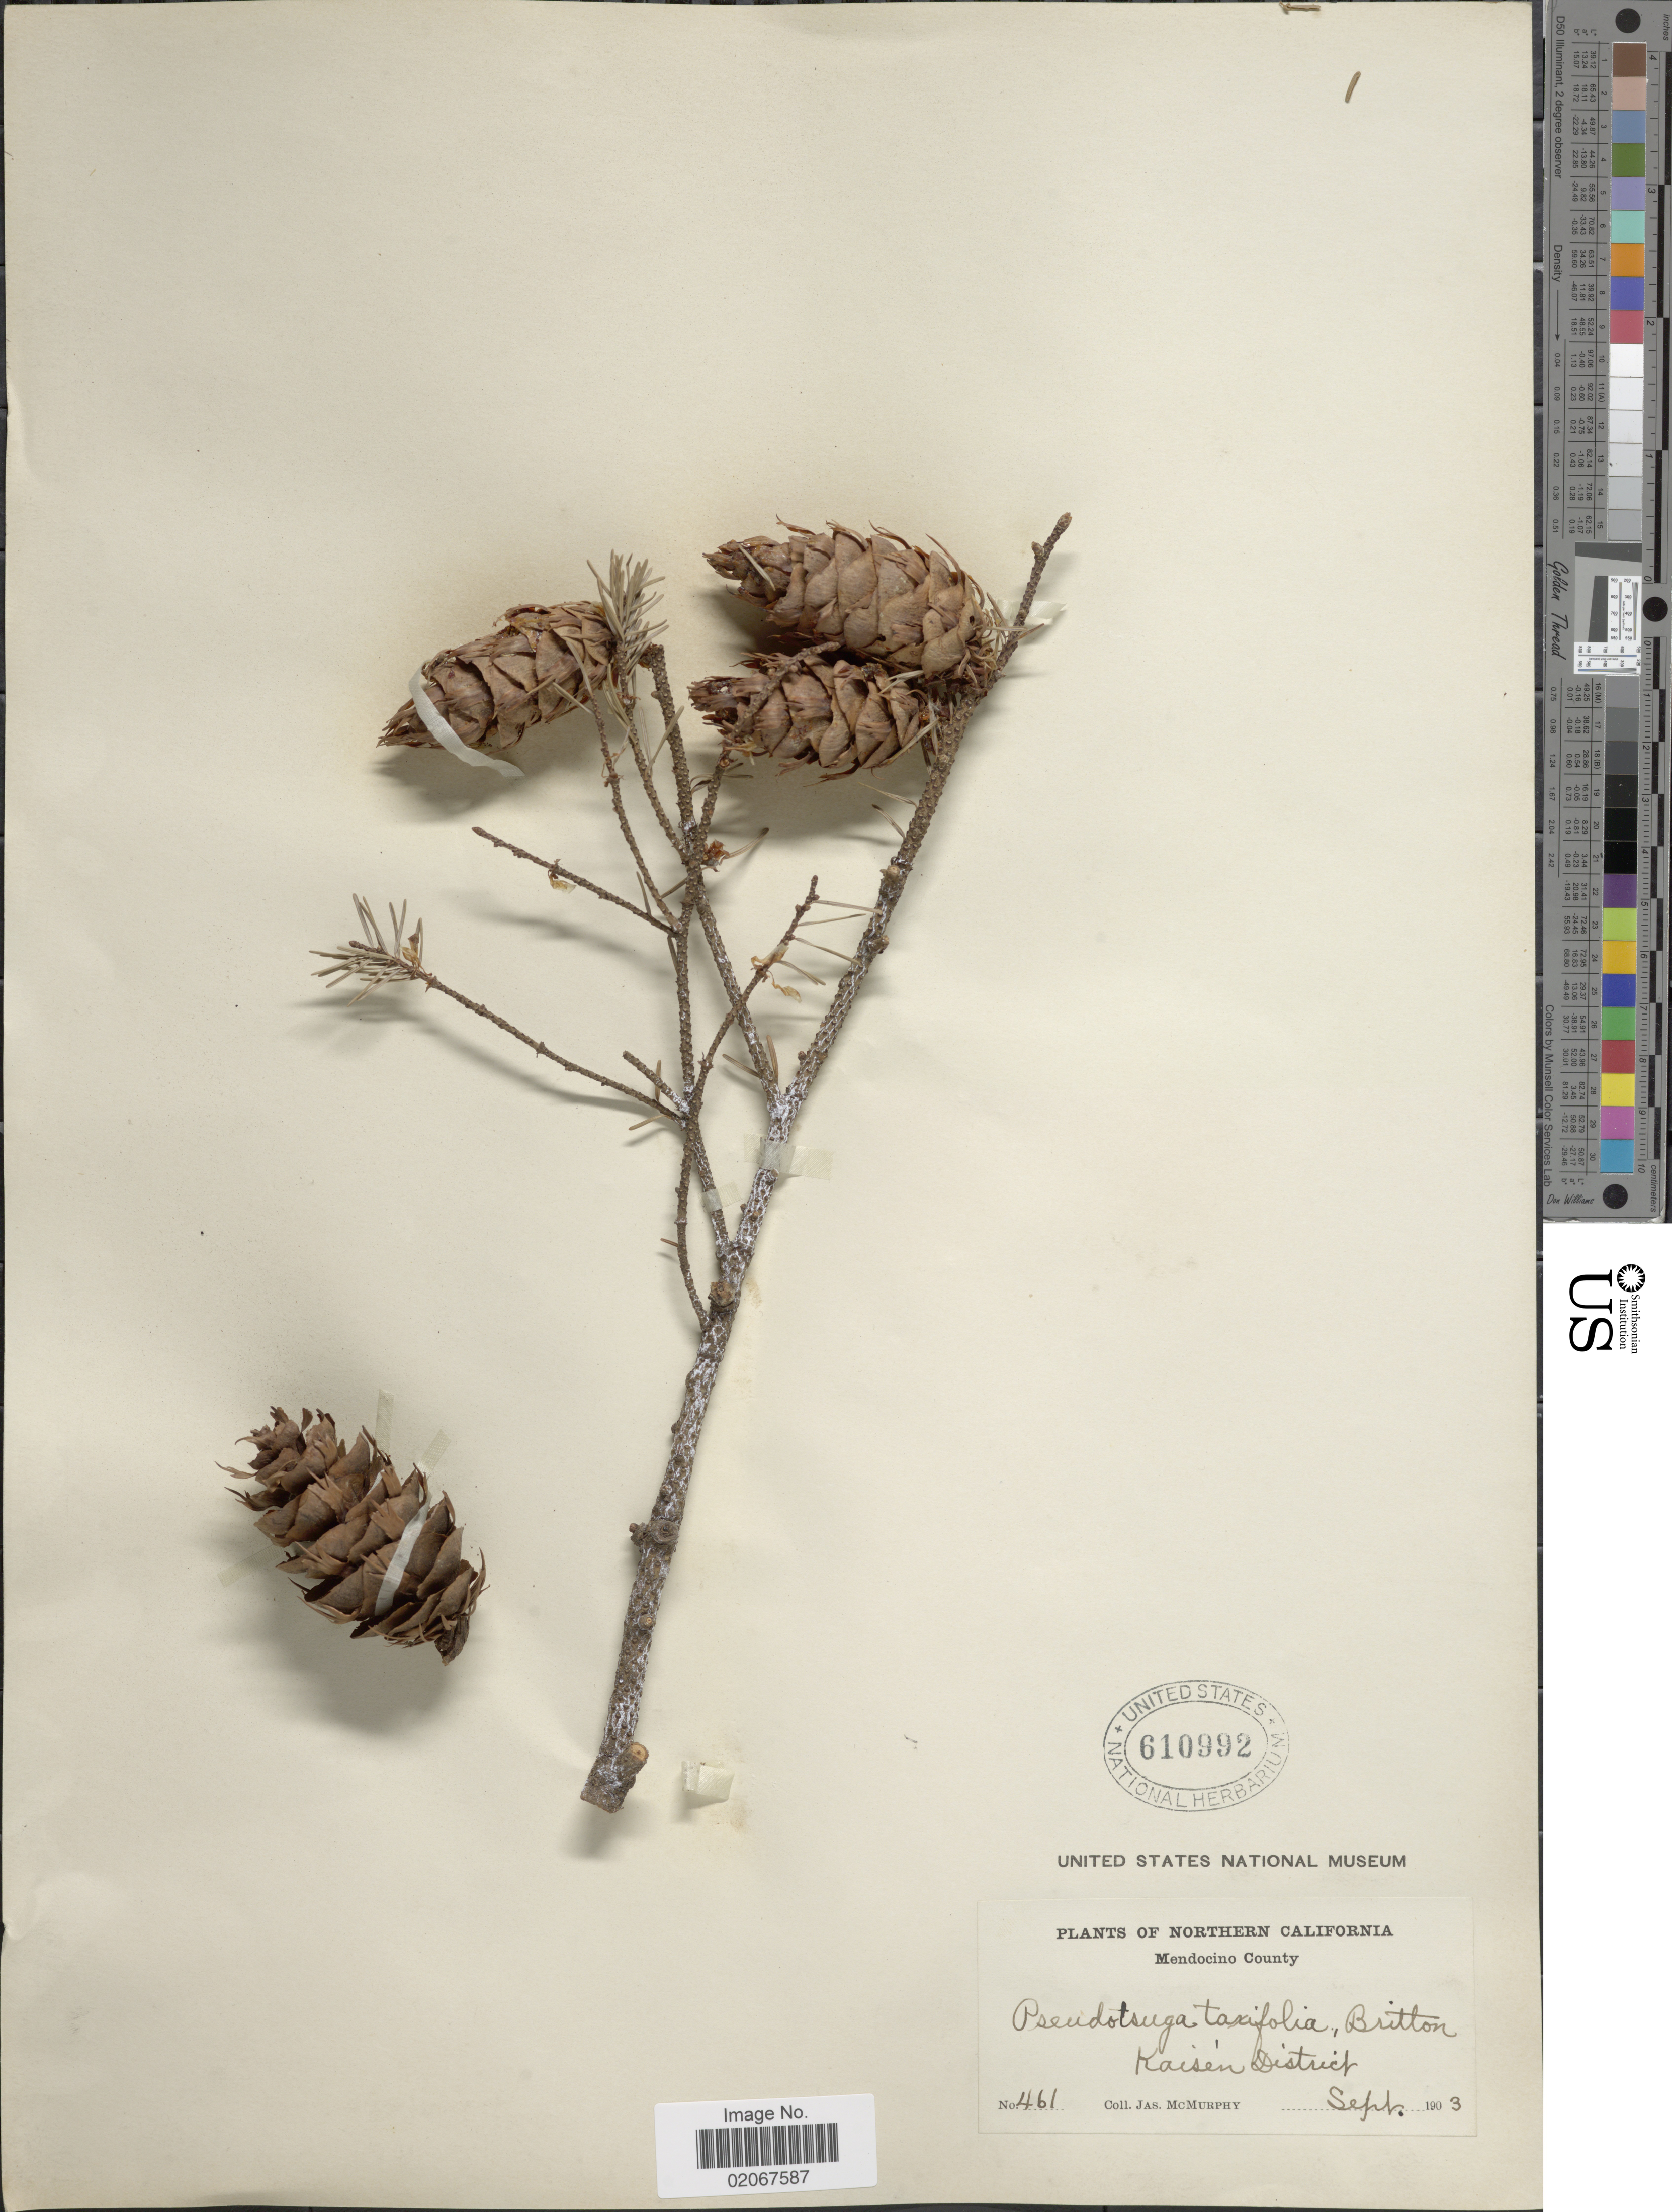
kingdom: Plantae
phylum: Tracheophyta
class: Pinopsida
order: Pinales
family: Pinaceae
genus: Pseudotsuga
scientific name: Pseudotsuga menziesii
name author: (Mirb.) Franco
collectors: J. McMurphy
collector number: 461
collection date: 1903-09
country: United States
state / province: California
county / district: Mendocino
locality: Northern California. kaisen District. Mendocino county.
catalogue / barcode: US 610992